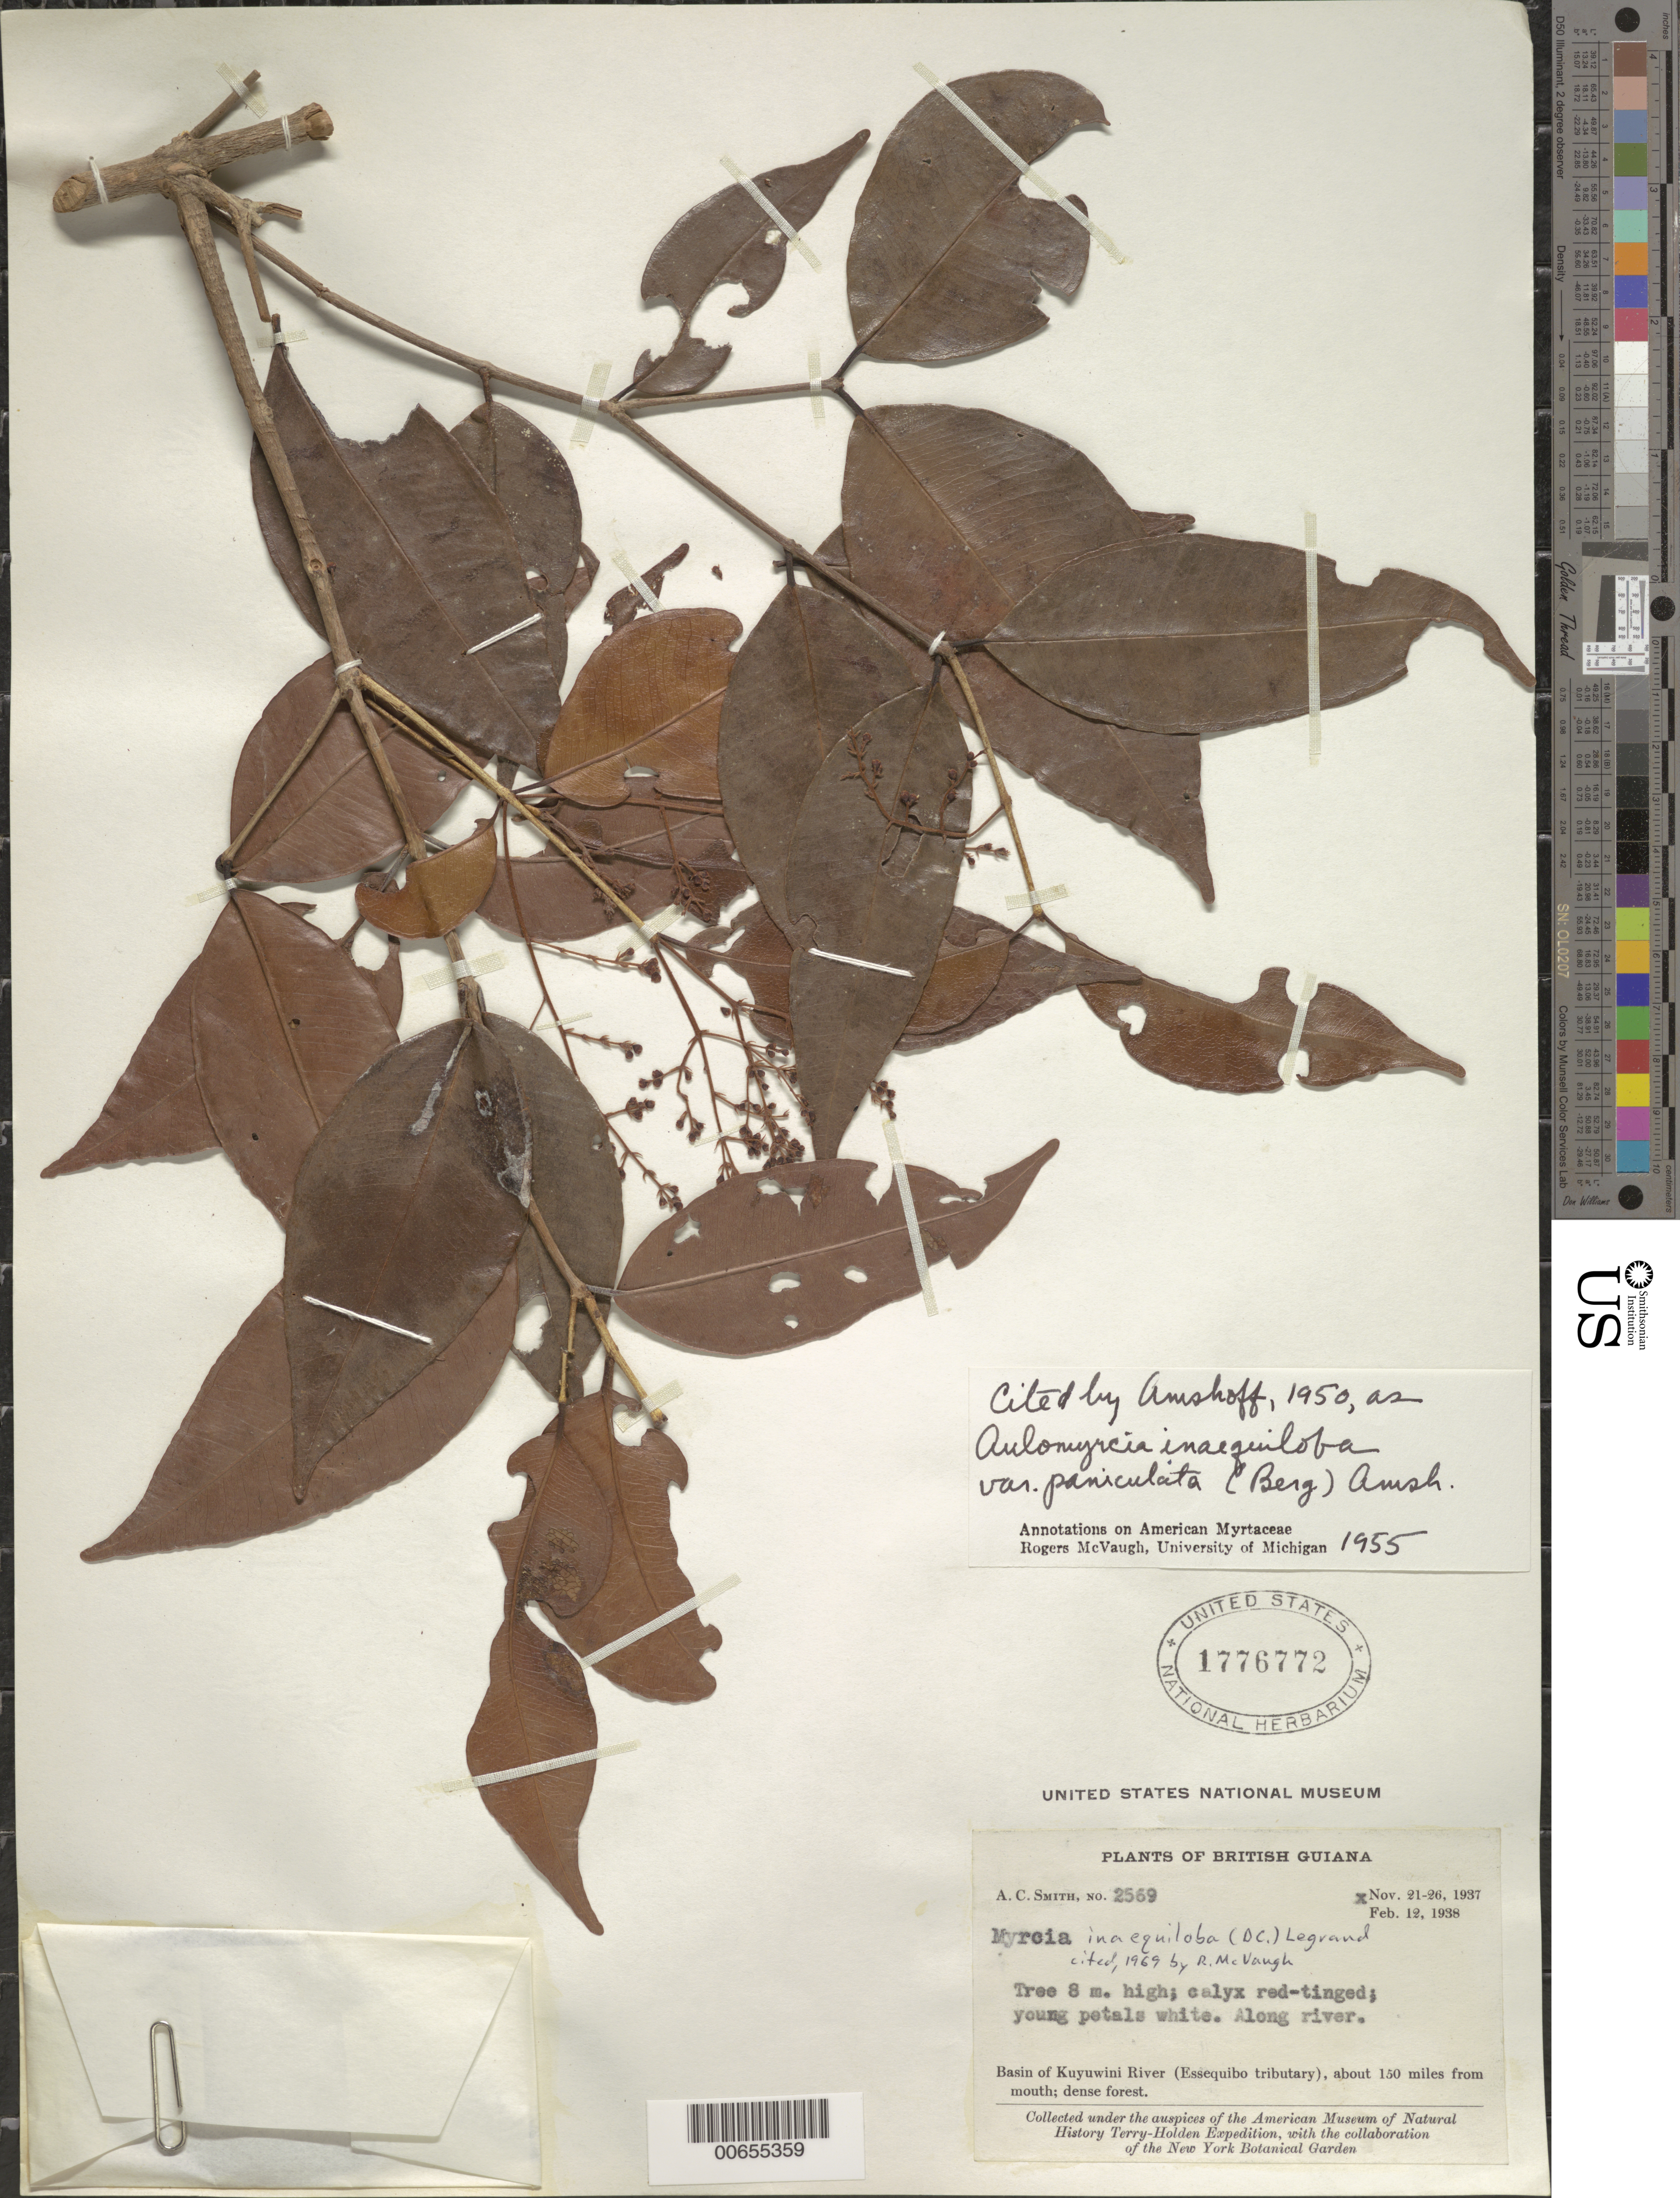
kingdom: Plantae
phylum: Tracheophyta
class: Magnoliopsida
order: Myrtales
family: Myrtaceae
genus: Myrcia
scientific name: Myrcia inaequiloba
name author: (DC.) D. Legrand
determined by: McVaugh, R.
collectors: A. C. Smith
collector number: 2569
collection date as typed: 21-Nov-37 to 26-Nov-37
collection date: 1937-11-21/1937-11-26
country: Guyana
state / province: U. Takutu-U. Essequibo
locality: Kuyuwini River Basin (Essequibo River tributary), about 150 mi. from mouth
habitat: Dense forest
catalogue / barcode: US 1776772